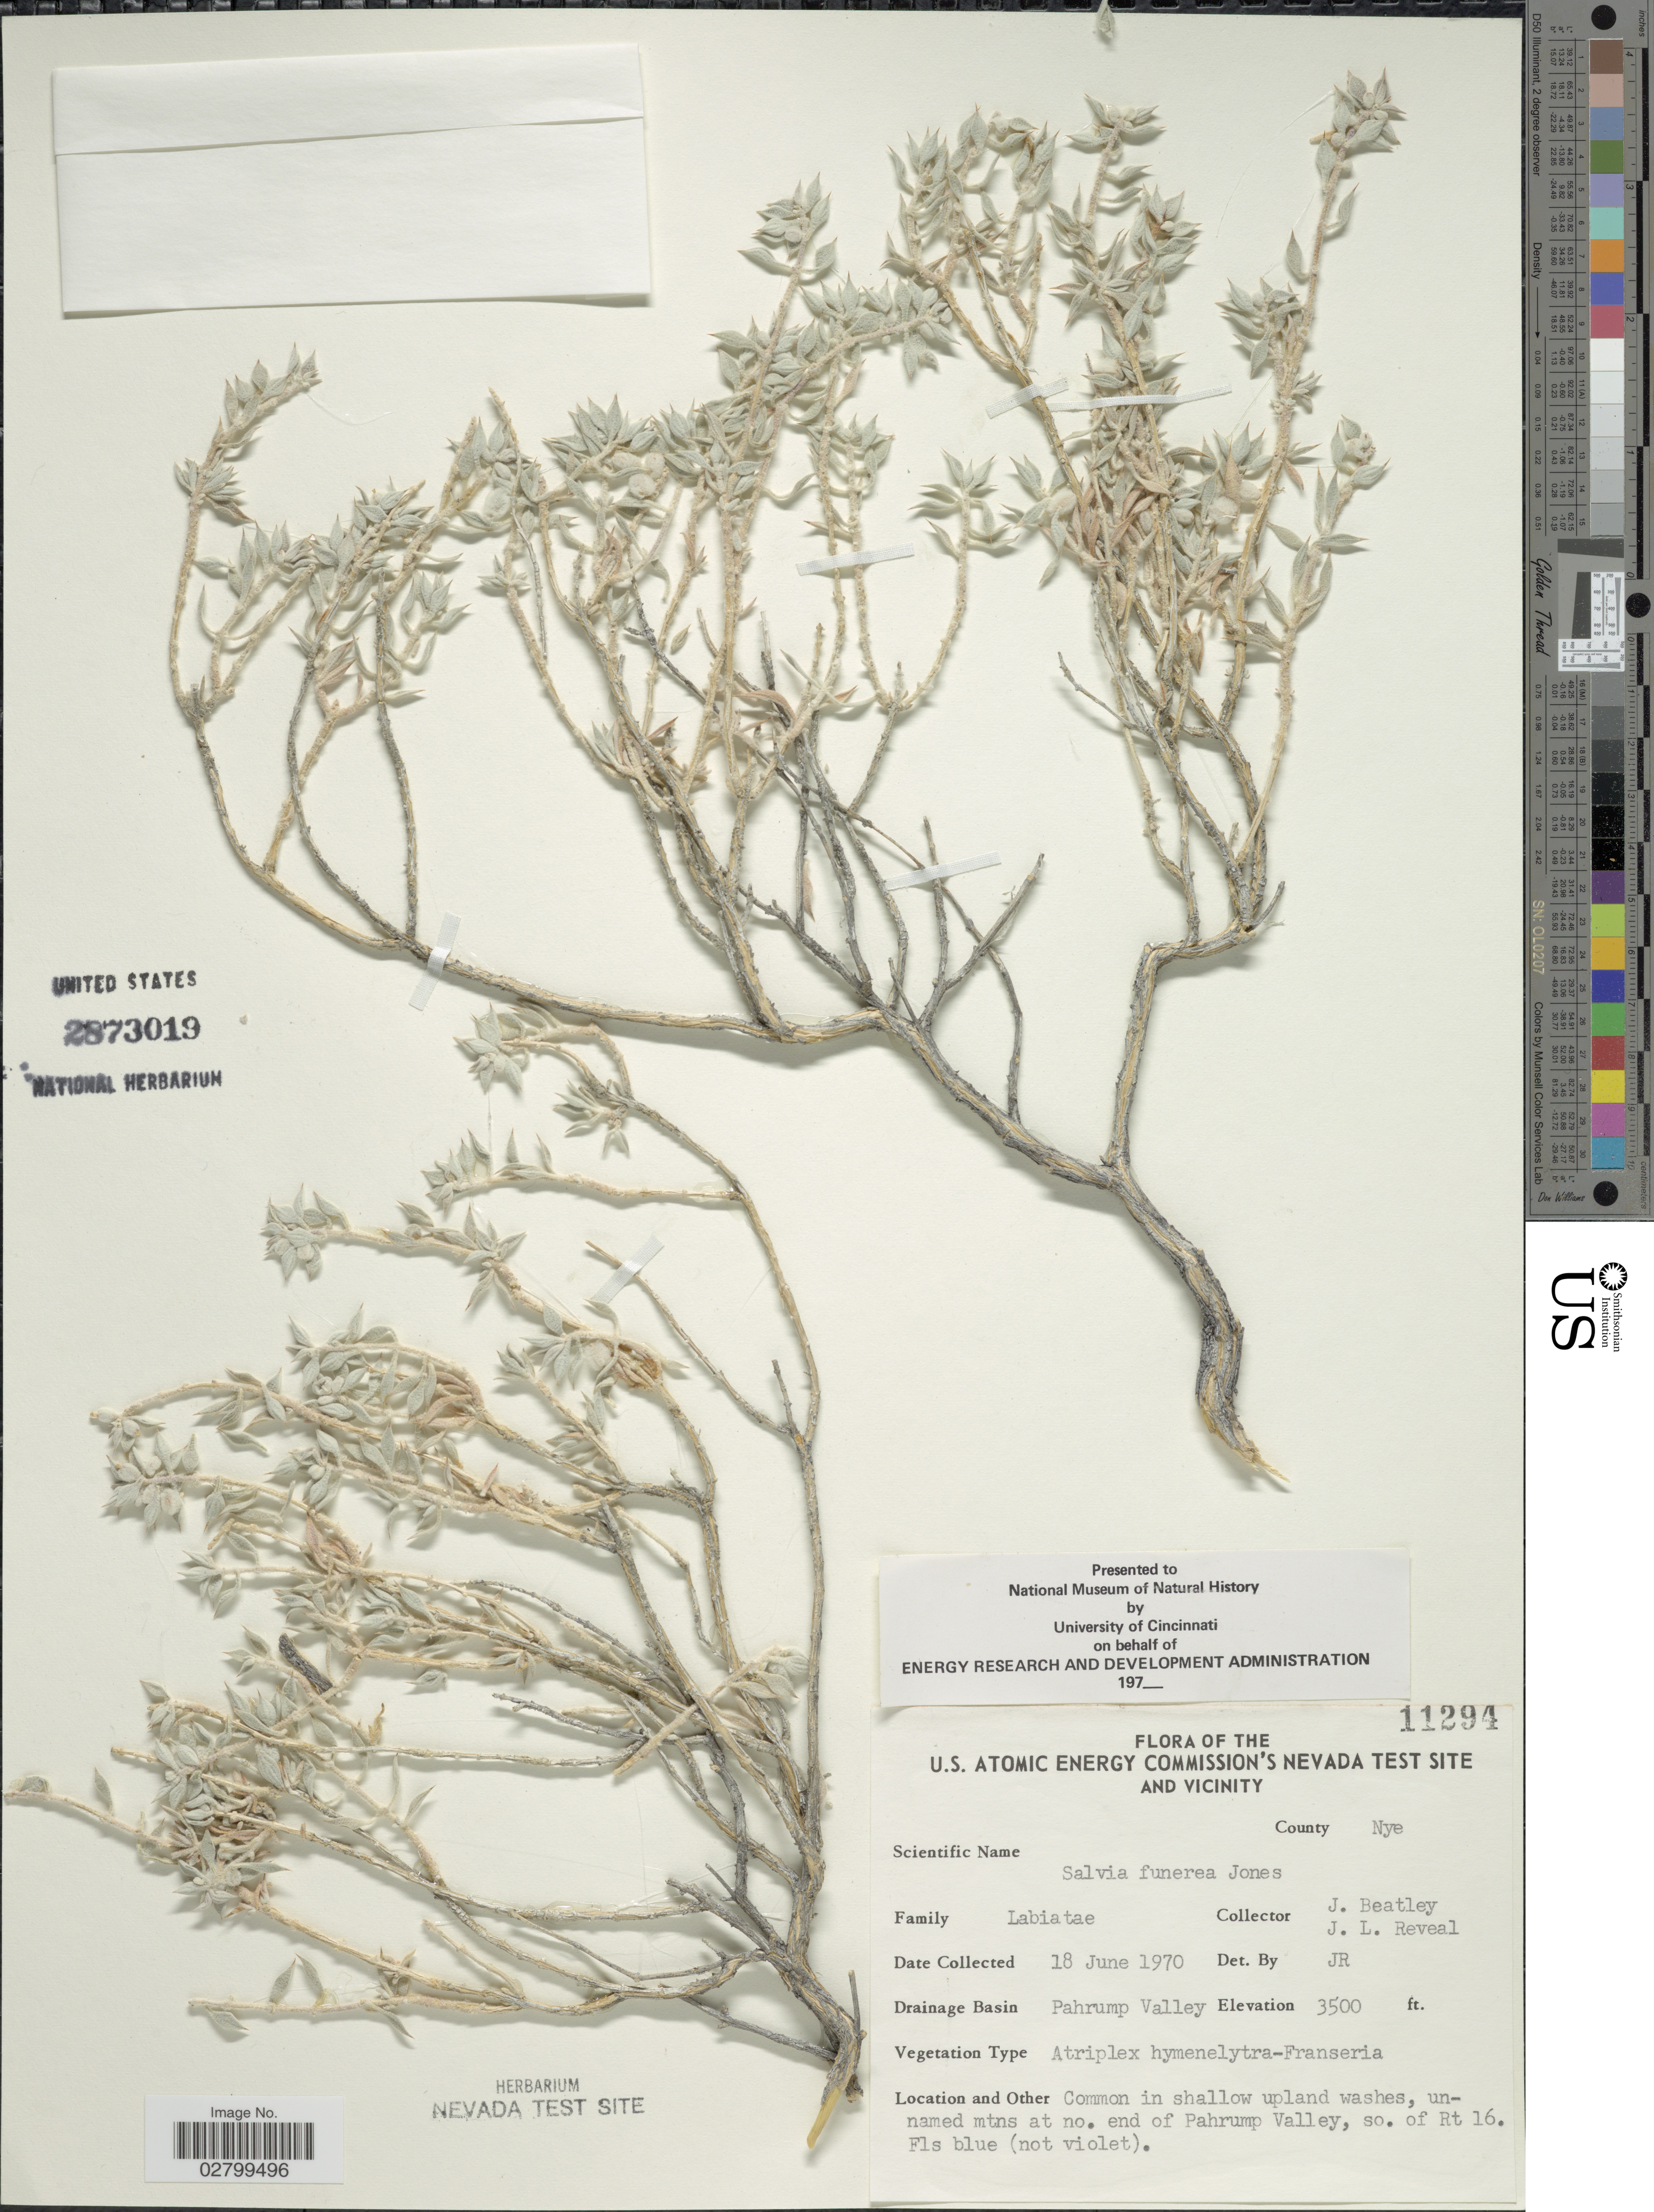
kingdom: Plantae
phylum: Tracheophyta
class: Magnoliopsida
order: Lamiales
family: Lamiaceae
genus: Salvia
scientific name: Salvia funerea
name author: M.E. Jones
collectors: J. C. Beatley & J. L. Reveal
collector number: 11294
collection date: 1970-06-18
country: United States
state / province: Nevada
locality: U.S. Atomic Energy Commission's Nevada Test Site and Vicinity. County Nye. Drainage Basin Pahrump Valley. Common in shallow upland washes, unnamed mtns at no. end of Pahrump Valley, so. of Rt. 16.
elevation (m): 1067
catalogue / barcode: US 2873019